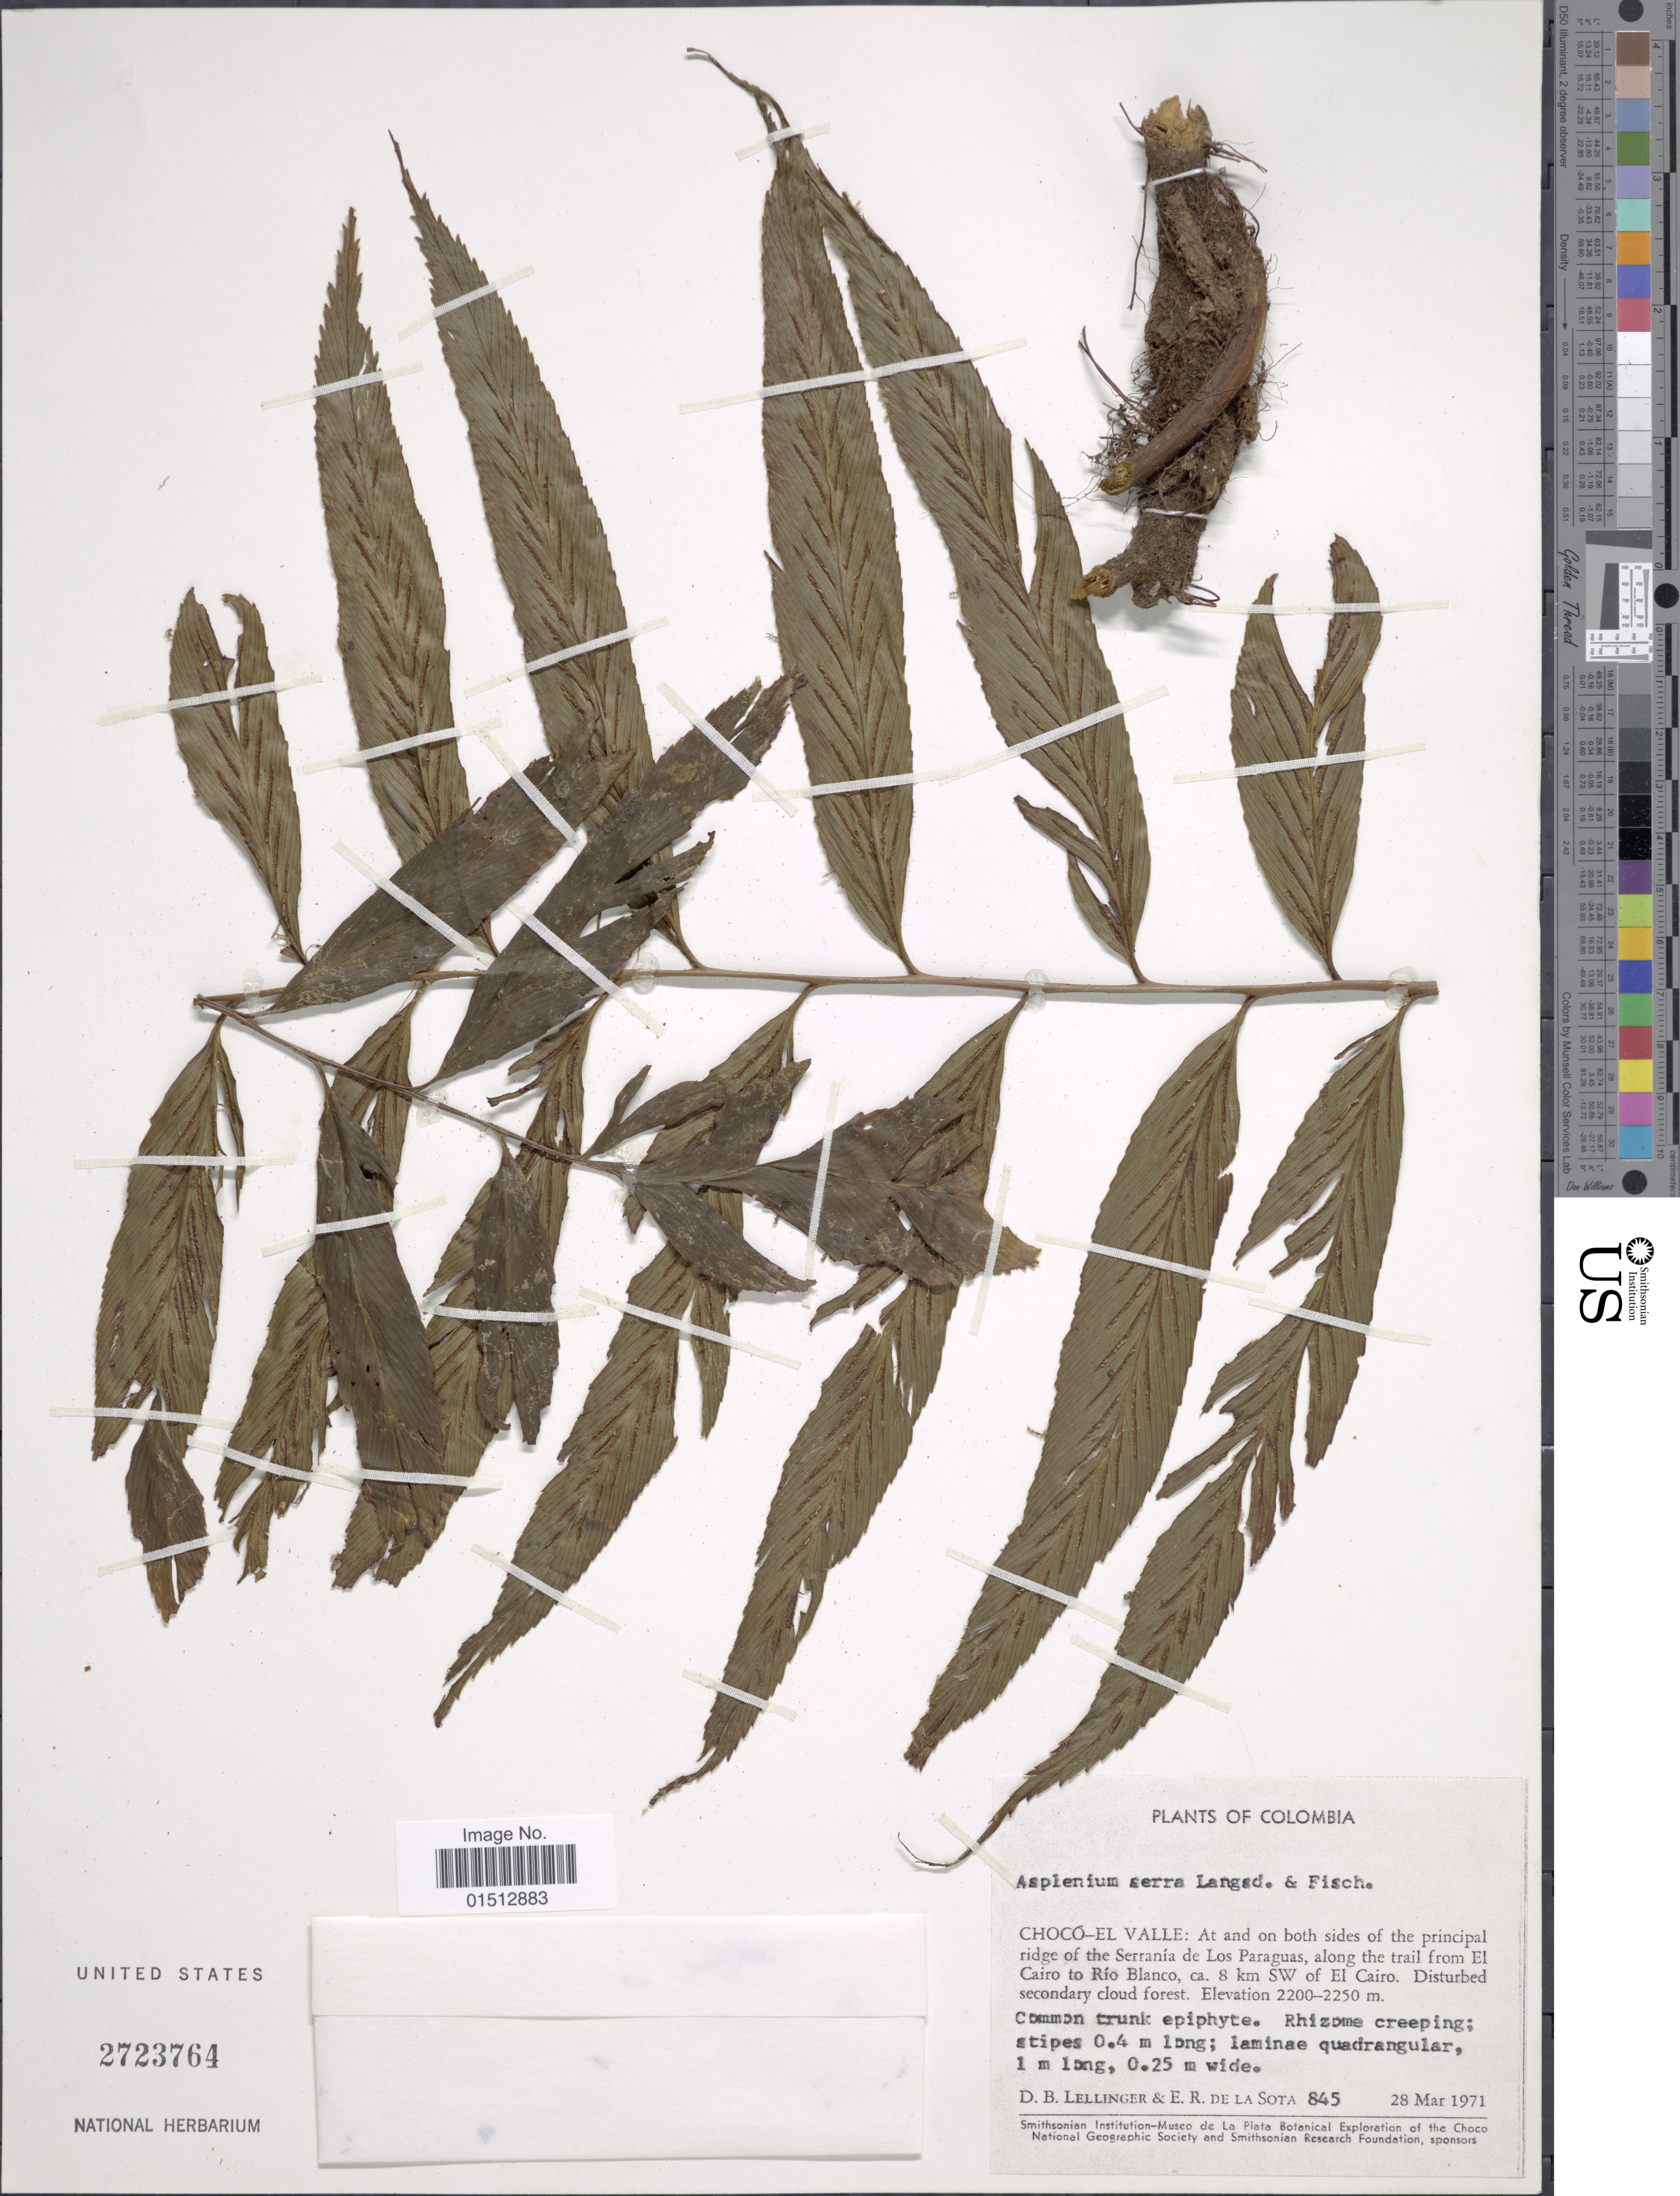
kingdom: Plantae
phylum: Tracheophyta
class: Polypodiopsida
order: Polypodiales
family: Aspleniaceae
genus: Asplenium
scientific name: Asplenium serra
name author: Langsd. & Fisch.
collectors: D. B. Lellinger & E. R. de la Sota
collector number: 845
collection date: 1971-03-28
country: Colombia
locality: Colombia, Choco-El Valle: At and on both sides of the principal ridge of the Serrania de Los Paraguas, along the trail from El Cairo to Rio Blanco, ca. 8 km SW of El Cairo.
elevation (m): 2200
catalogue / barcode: US 2723764